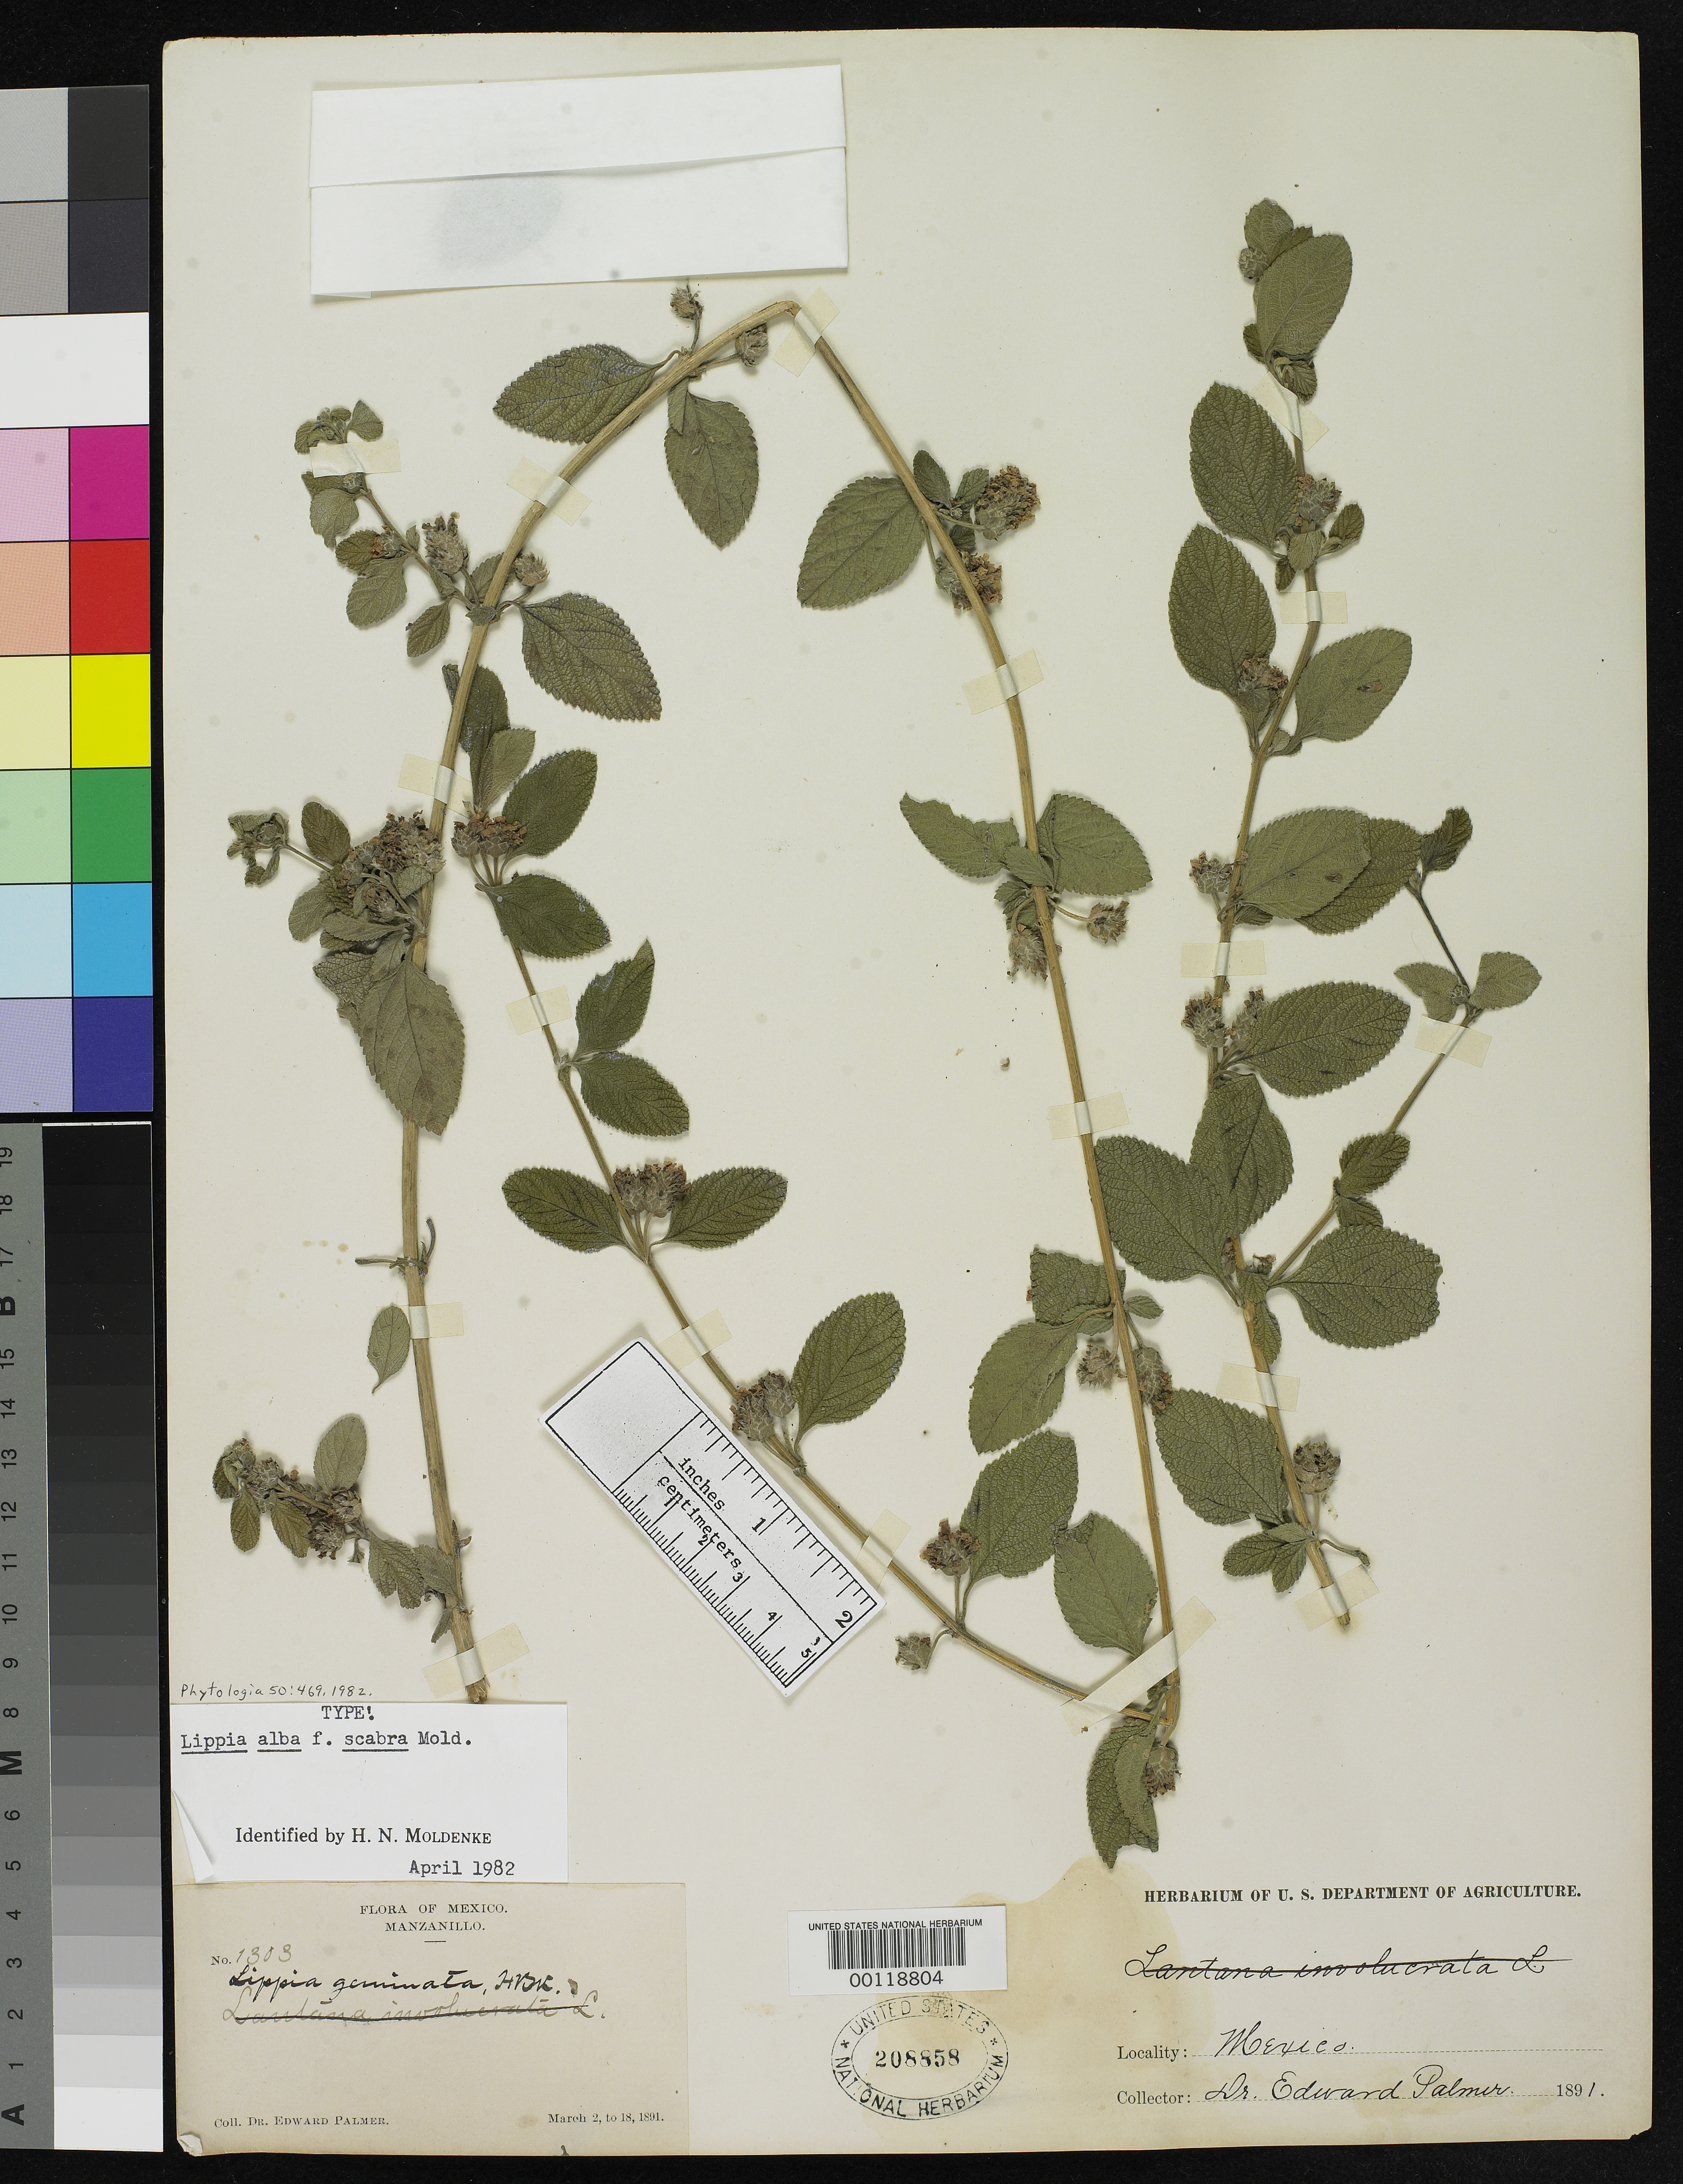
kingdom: Plantae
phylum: Tracheophyta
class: Magnoliopsida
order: Lamiales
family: Verbenaceae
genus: Lippia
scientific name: Lippia alba f. scabra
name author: Moldenke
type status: Holotype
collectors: E. Palmer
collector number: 1303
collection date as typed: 02 Mar 1891 to 18 Mar 1891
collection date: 1891-03-02/1891-03-18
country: Mexico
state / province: Colima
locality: Manzanillo.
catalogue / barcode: US 208858